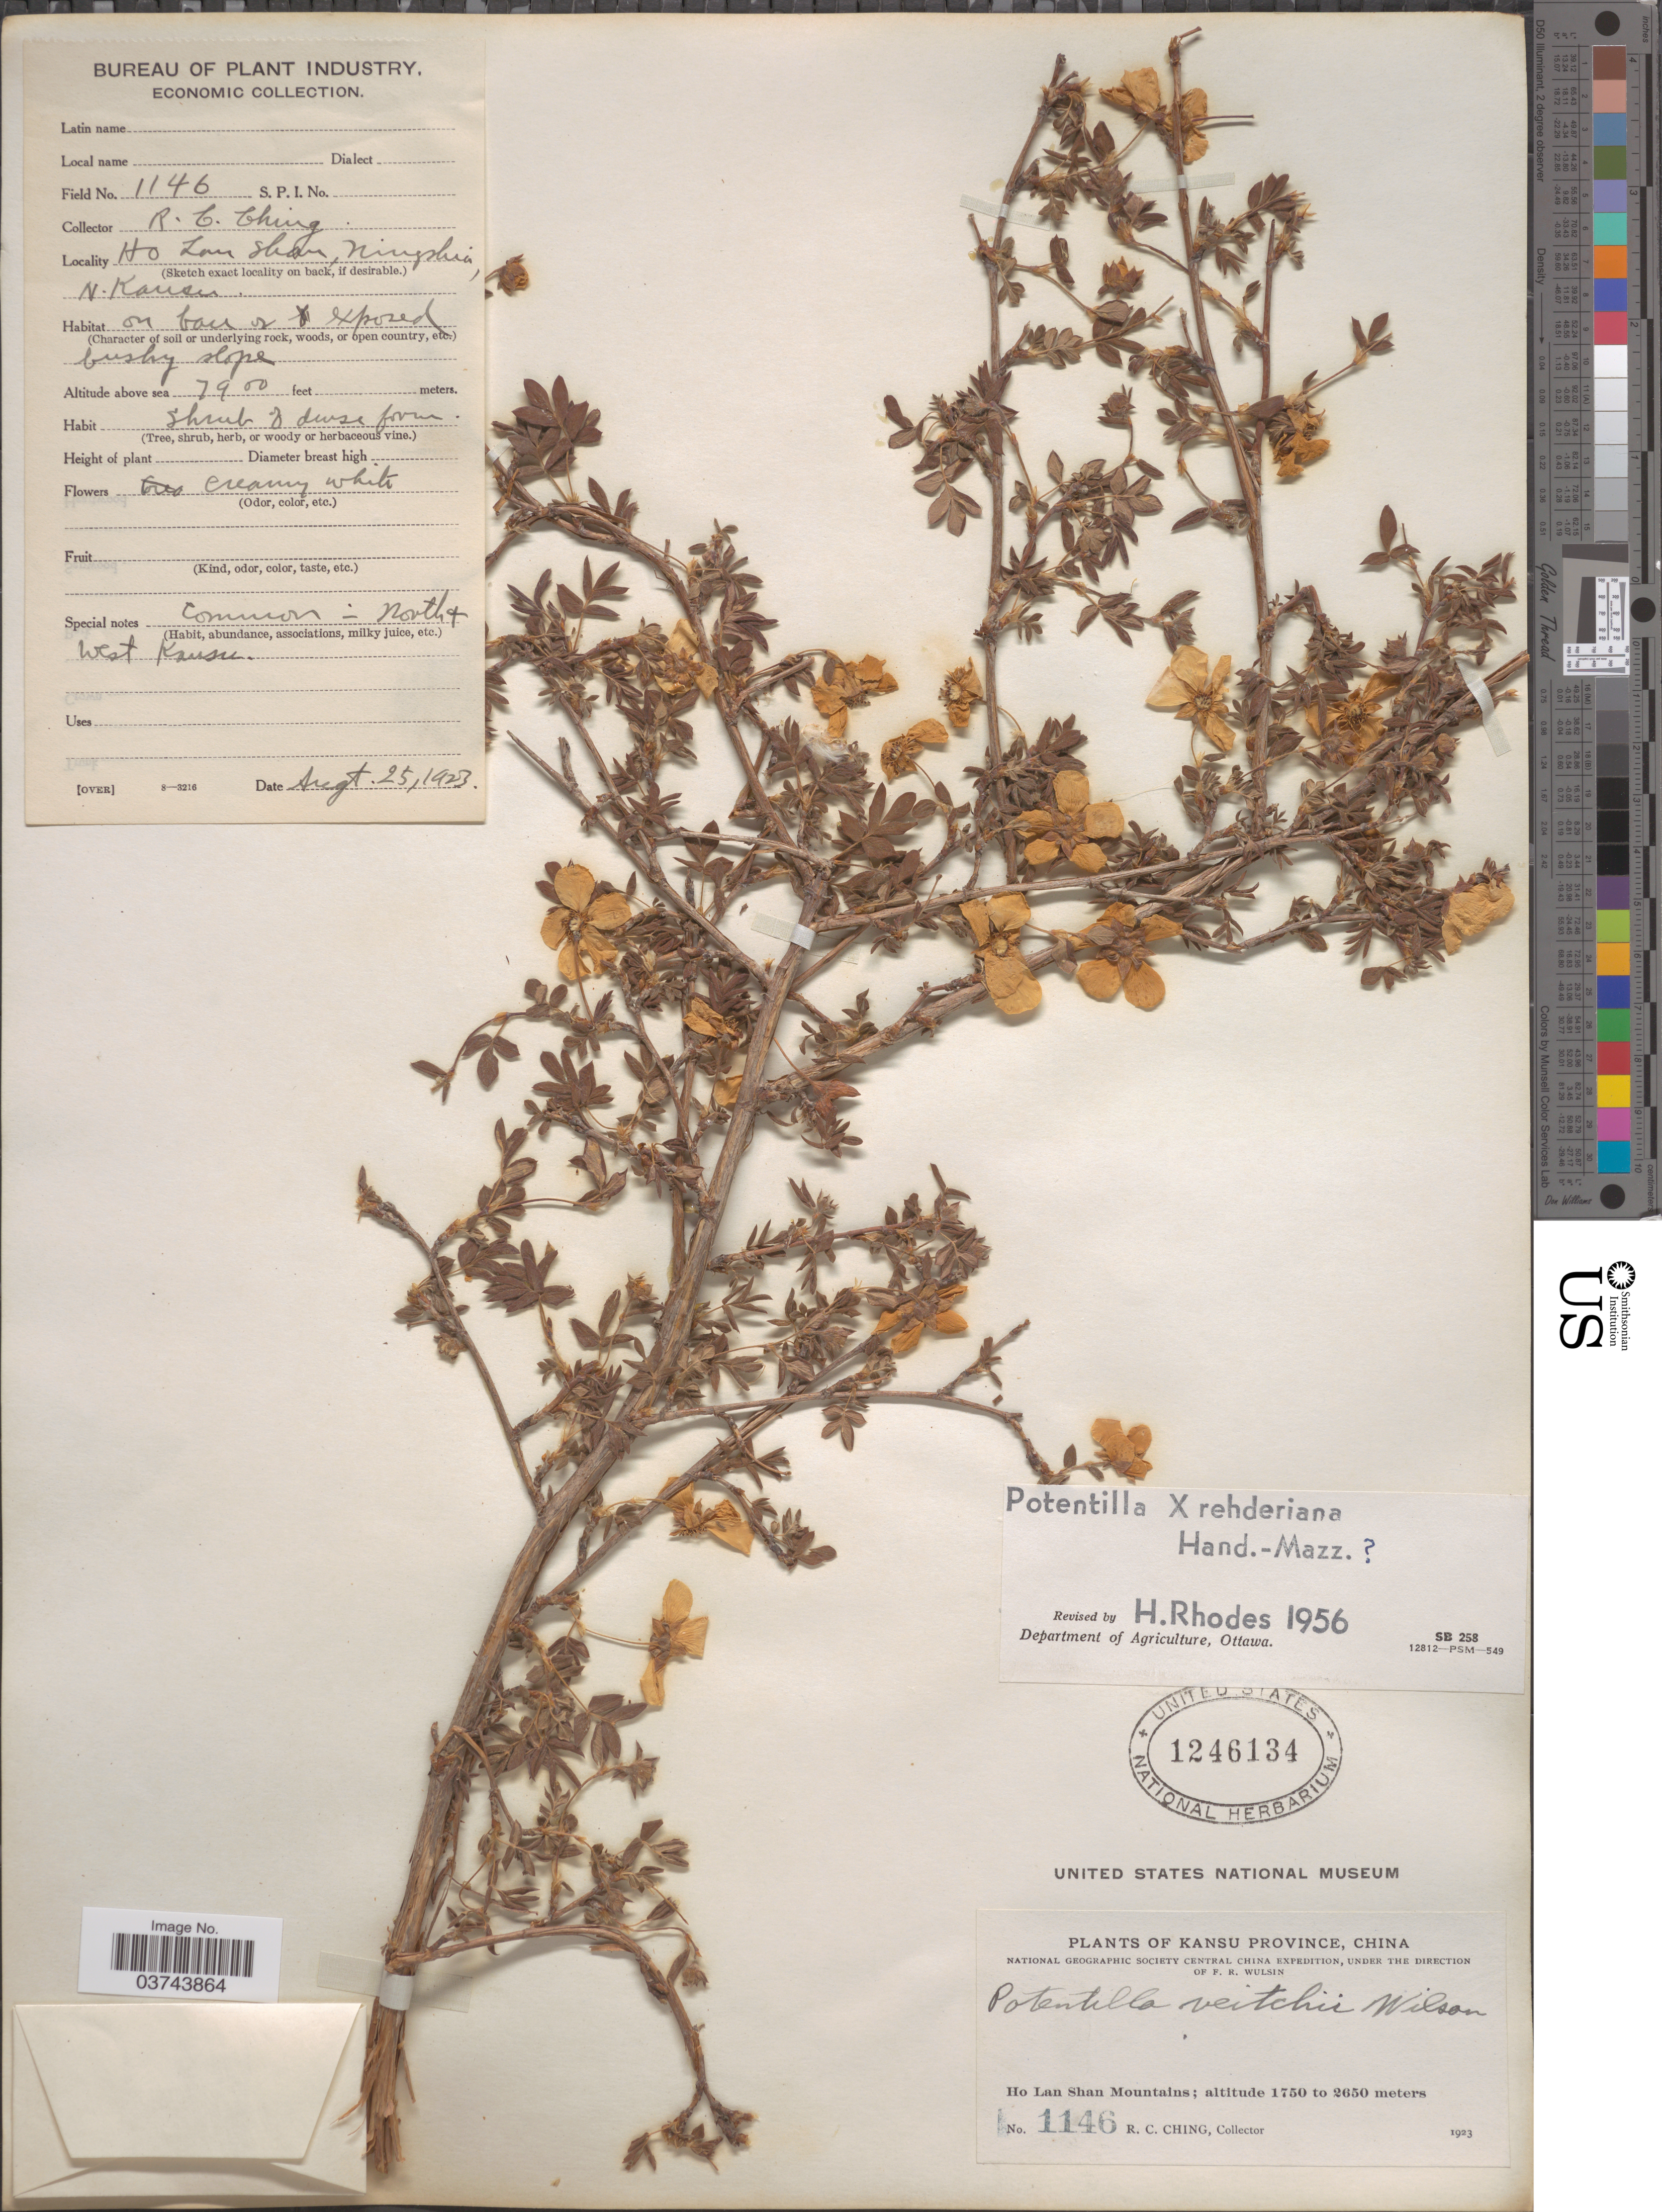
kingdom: Plantae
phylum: Tracheophyta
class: Magnoliopsida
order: Rosales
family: Rosaceae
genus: Dasiphora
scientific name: Dasiphora parvifolia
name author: (Fisch. ex Lehm.) Juz.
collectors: R. C. Ching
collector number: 1146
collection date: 1923-08-25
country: China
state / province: Gansu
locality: Kansu Province. Ho Lan Shan Mountains. Ningshia [interpreted], N. Kansu.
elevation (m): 2408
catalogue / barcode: US 1246134